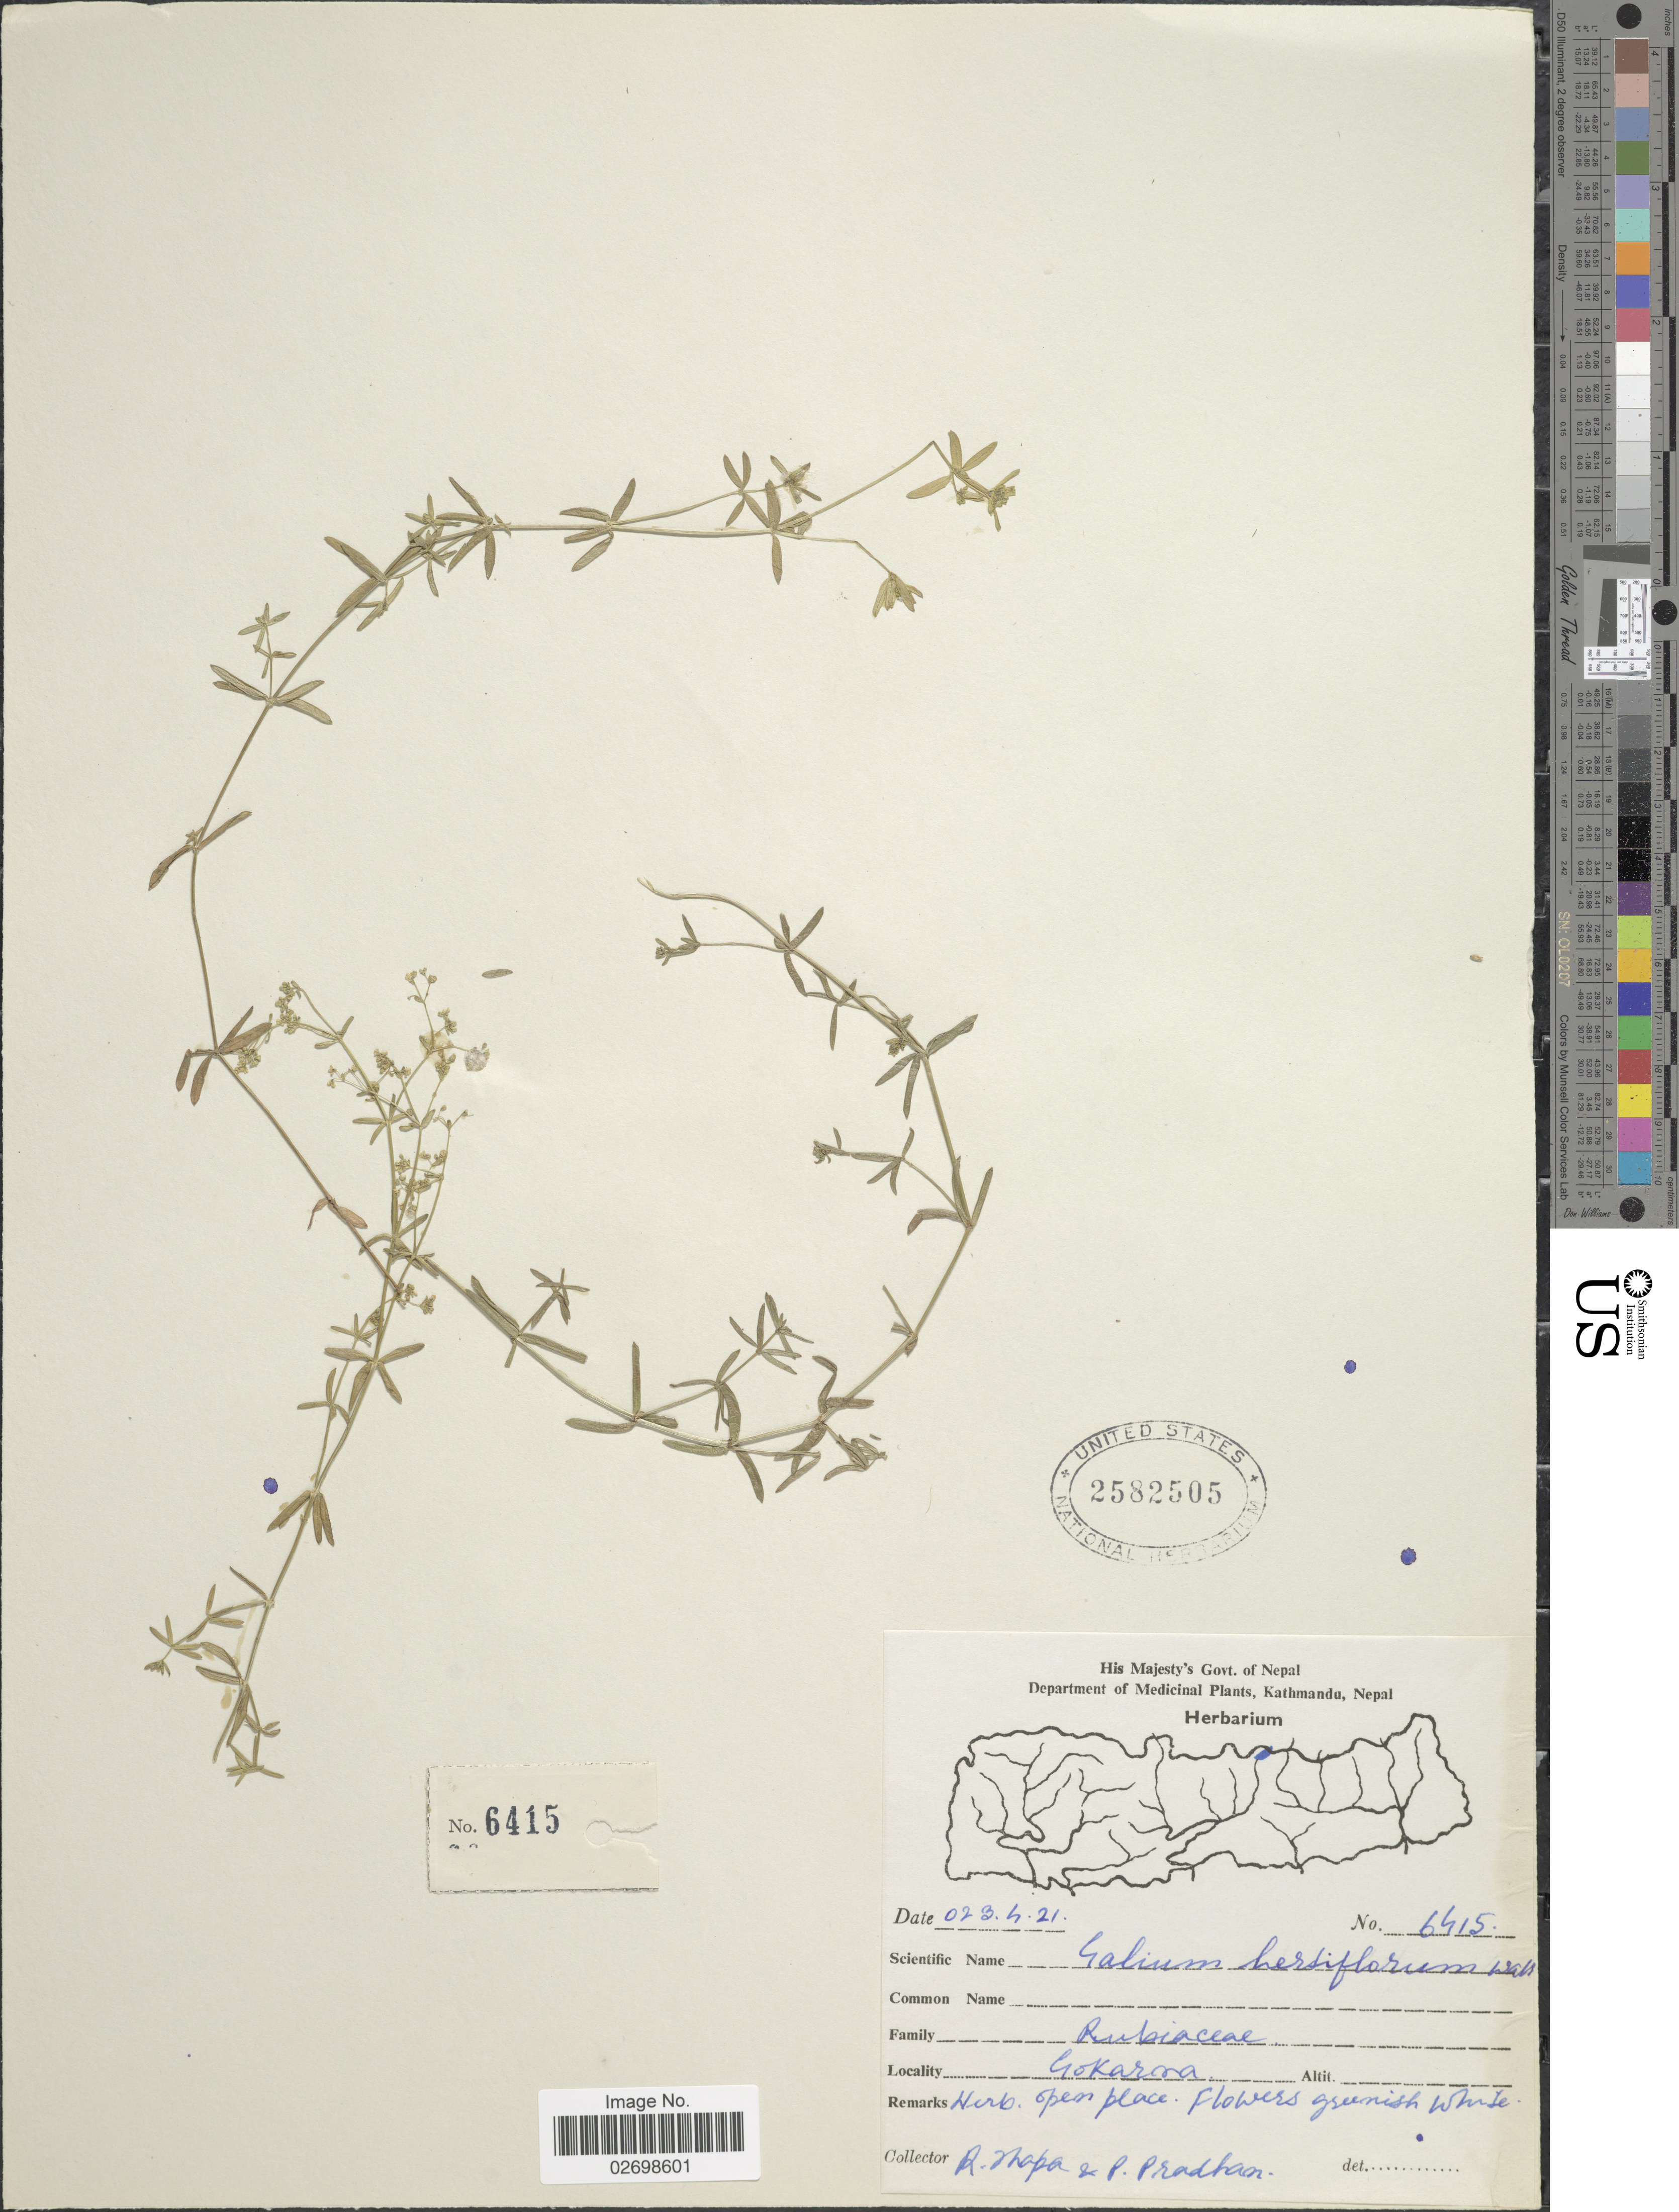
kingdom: Plantae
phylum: Tracheophyta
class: Magnoliopsida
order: Gentianales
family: Rubiaceae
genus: Galium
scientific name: Galium hirtiflorum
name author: Req. ex DC.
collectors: R. Thapa & P. Pradhan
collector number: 6415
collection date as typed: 023-4-21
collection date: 1966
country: Nepal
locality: Gokarna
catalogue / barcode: US 2582505